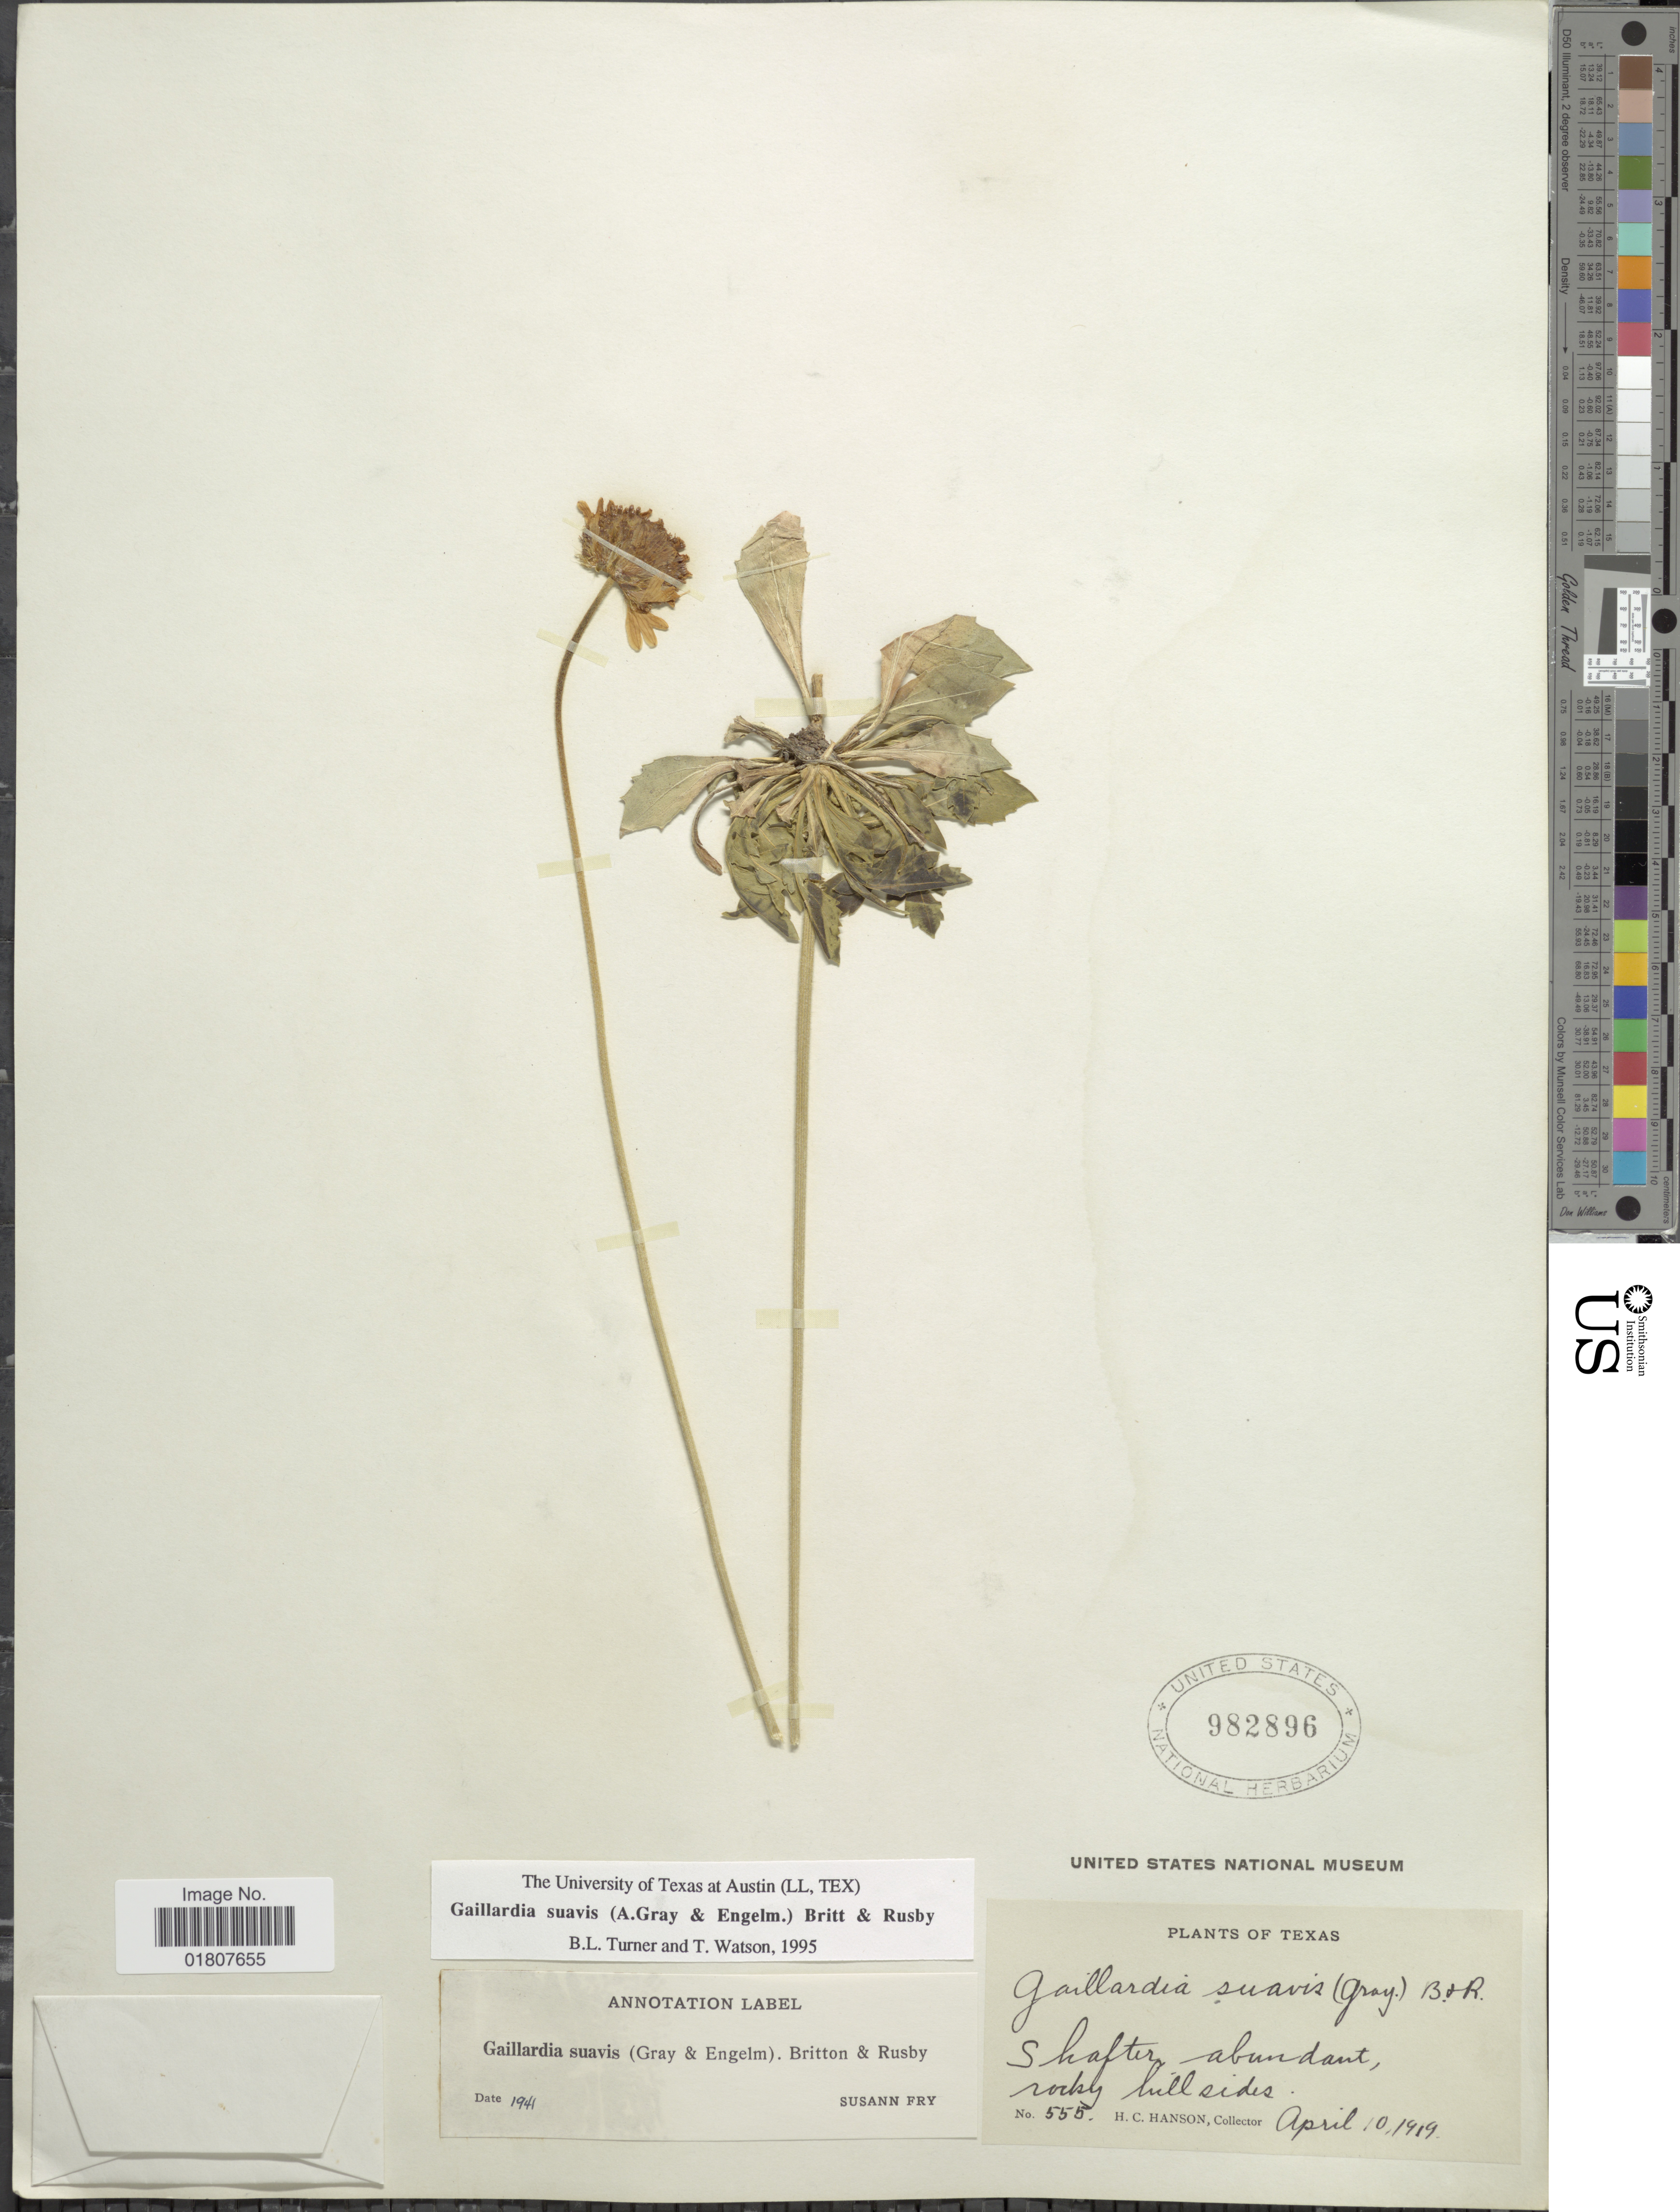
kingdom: Plantae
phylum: Tracheophyta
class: Magnoliopsida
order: Asterales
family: Asteraceae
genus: Gaillardia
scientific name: Gaillardia suavis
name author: (A. Gray & Engelm.) Britton & Rusby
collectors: H. Hanson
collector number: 555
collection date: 1919-04-10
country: United States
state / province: Texas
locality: Shafter, abundant, rocky hillsides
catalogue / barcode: US 982896